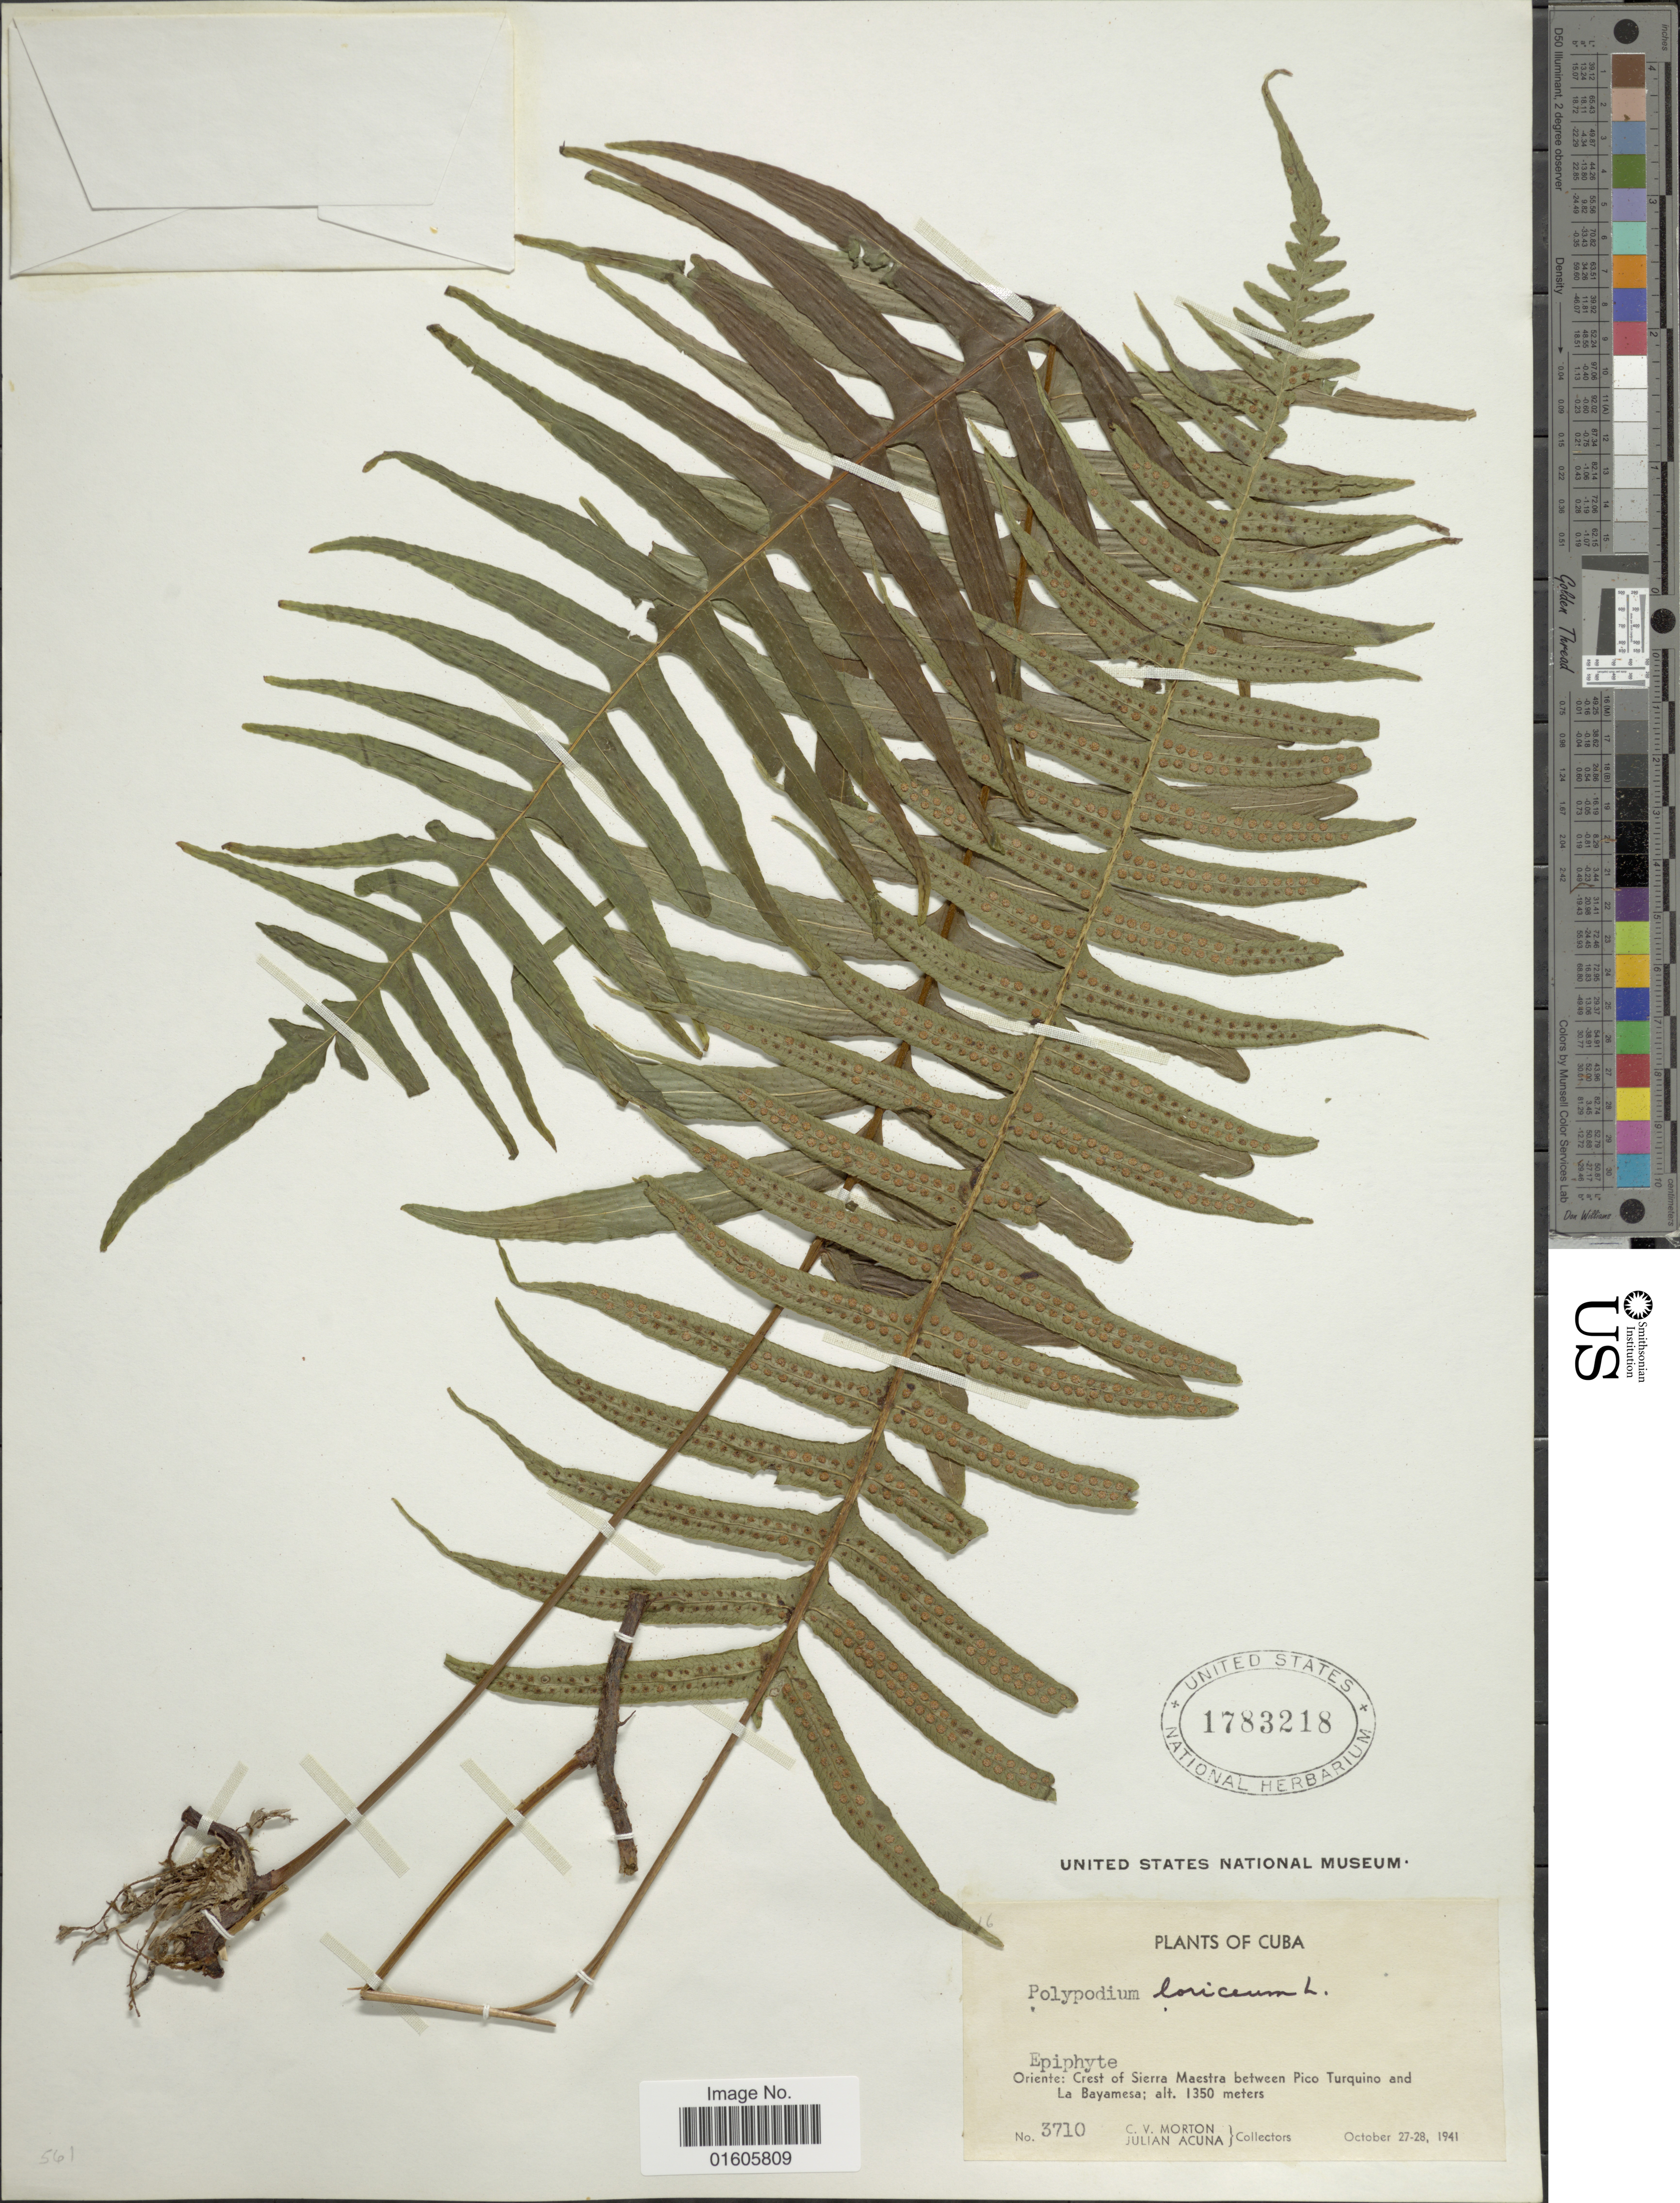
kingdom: Plantae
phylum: Tracheophyta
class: Polypodiopsida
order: Polypodiales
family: Polypodiaceae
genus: Serpocaulon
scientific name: Serpocaulon loriceum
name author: (L.) A.R. Sm.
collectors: C. V. Morton & J. B. Acuña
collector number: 3710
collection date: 1941-10-27/1941-10-28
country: Cuba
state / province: Oriente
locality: Oriente: Crest of Sierra Maestra between Pico Turquino and La Bayamesa.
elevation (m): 1350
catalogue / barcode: US 1783218